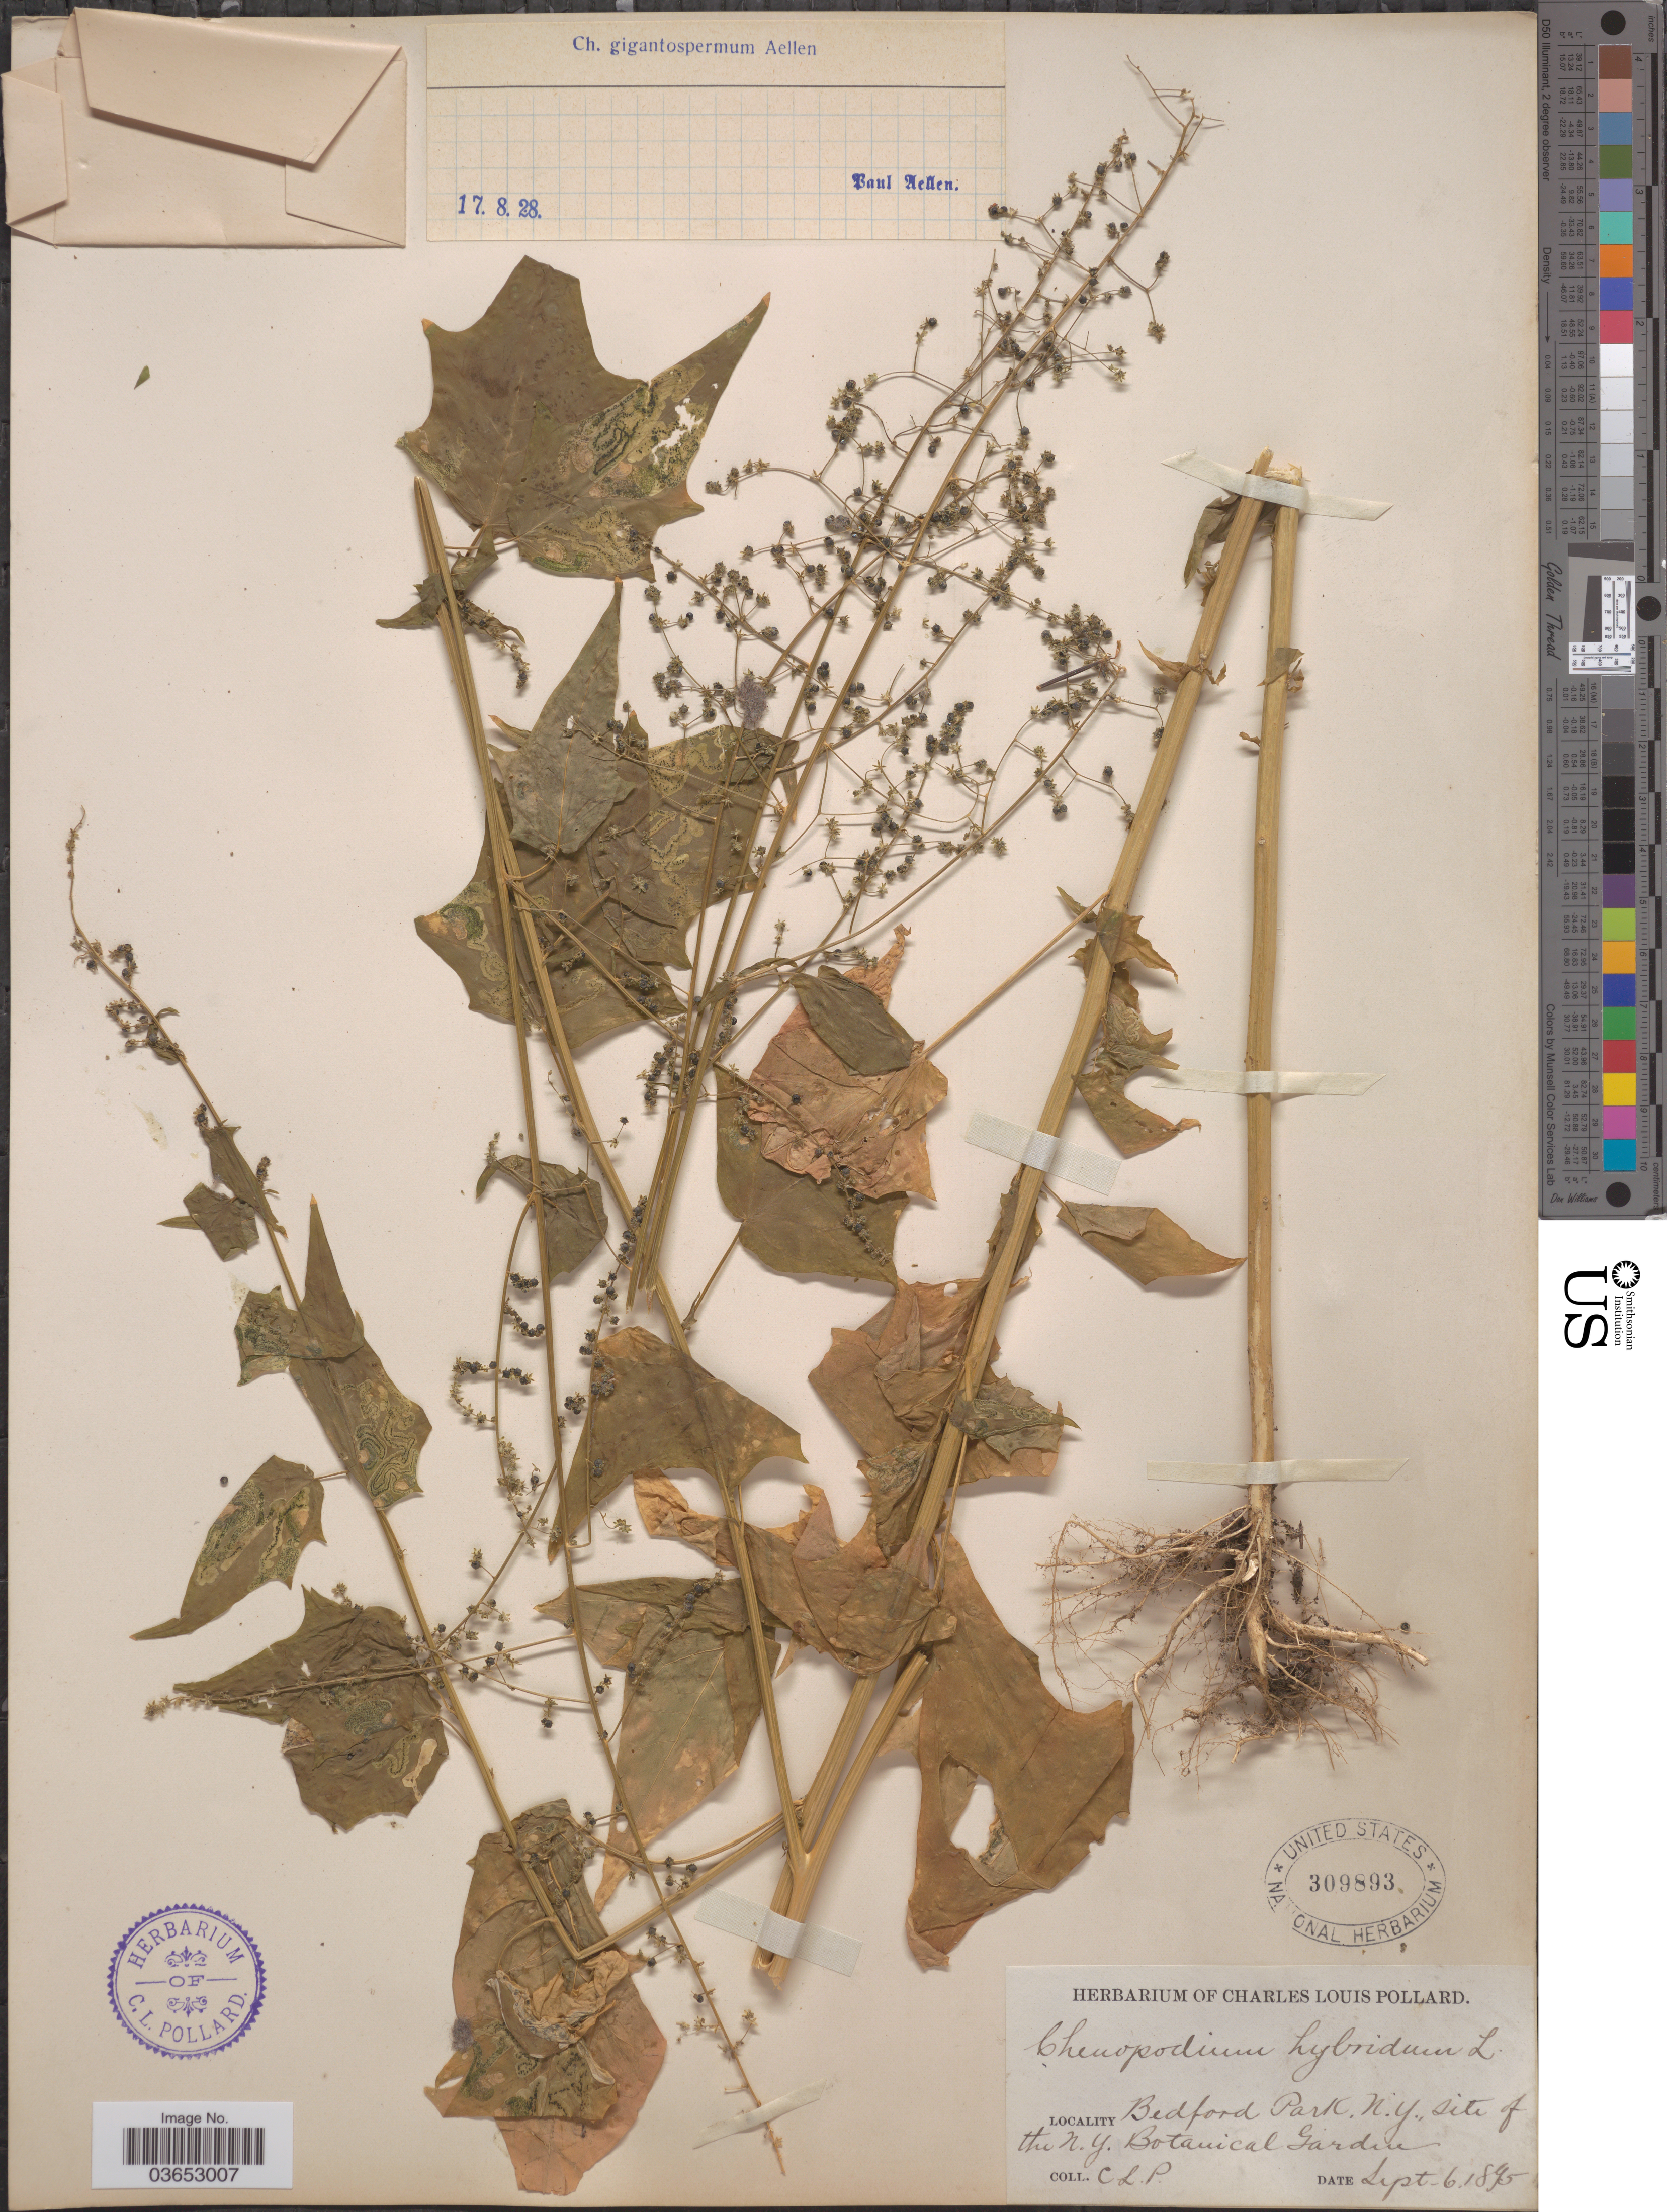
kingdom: Plantae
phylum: Tracheophyta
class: Magnoliopsida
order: Caryophyllales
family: Amaranthaceae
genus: Chenopodium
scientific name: Chenopodium gigantospermum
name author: Aellen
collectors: C. L. Pollard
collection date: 1895-09-06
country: United States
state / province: New York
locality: Bedford Park, site of the N.Y. Botanical Garden.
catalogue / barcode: US 309893